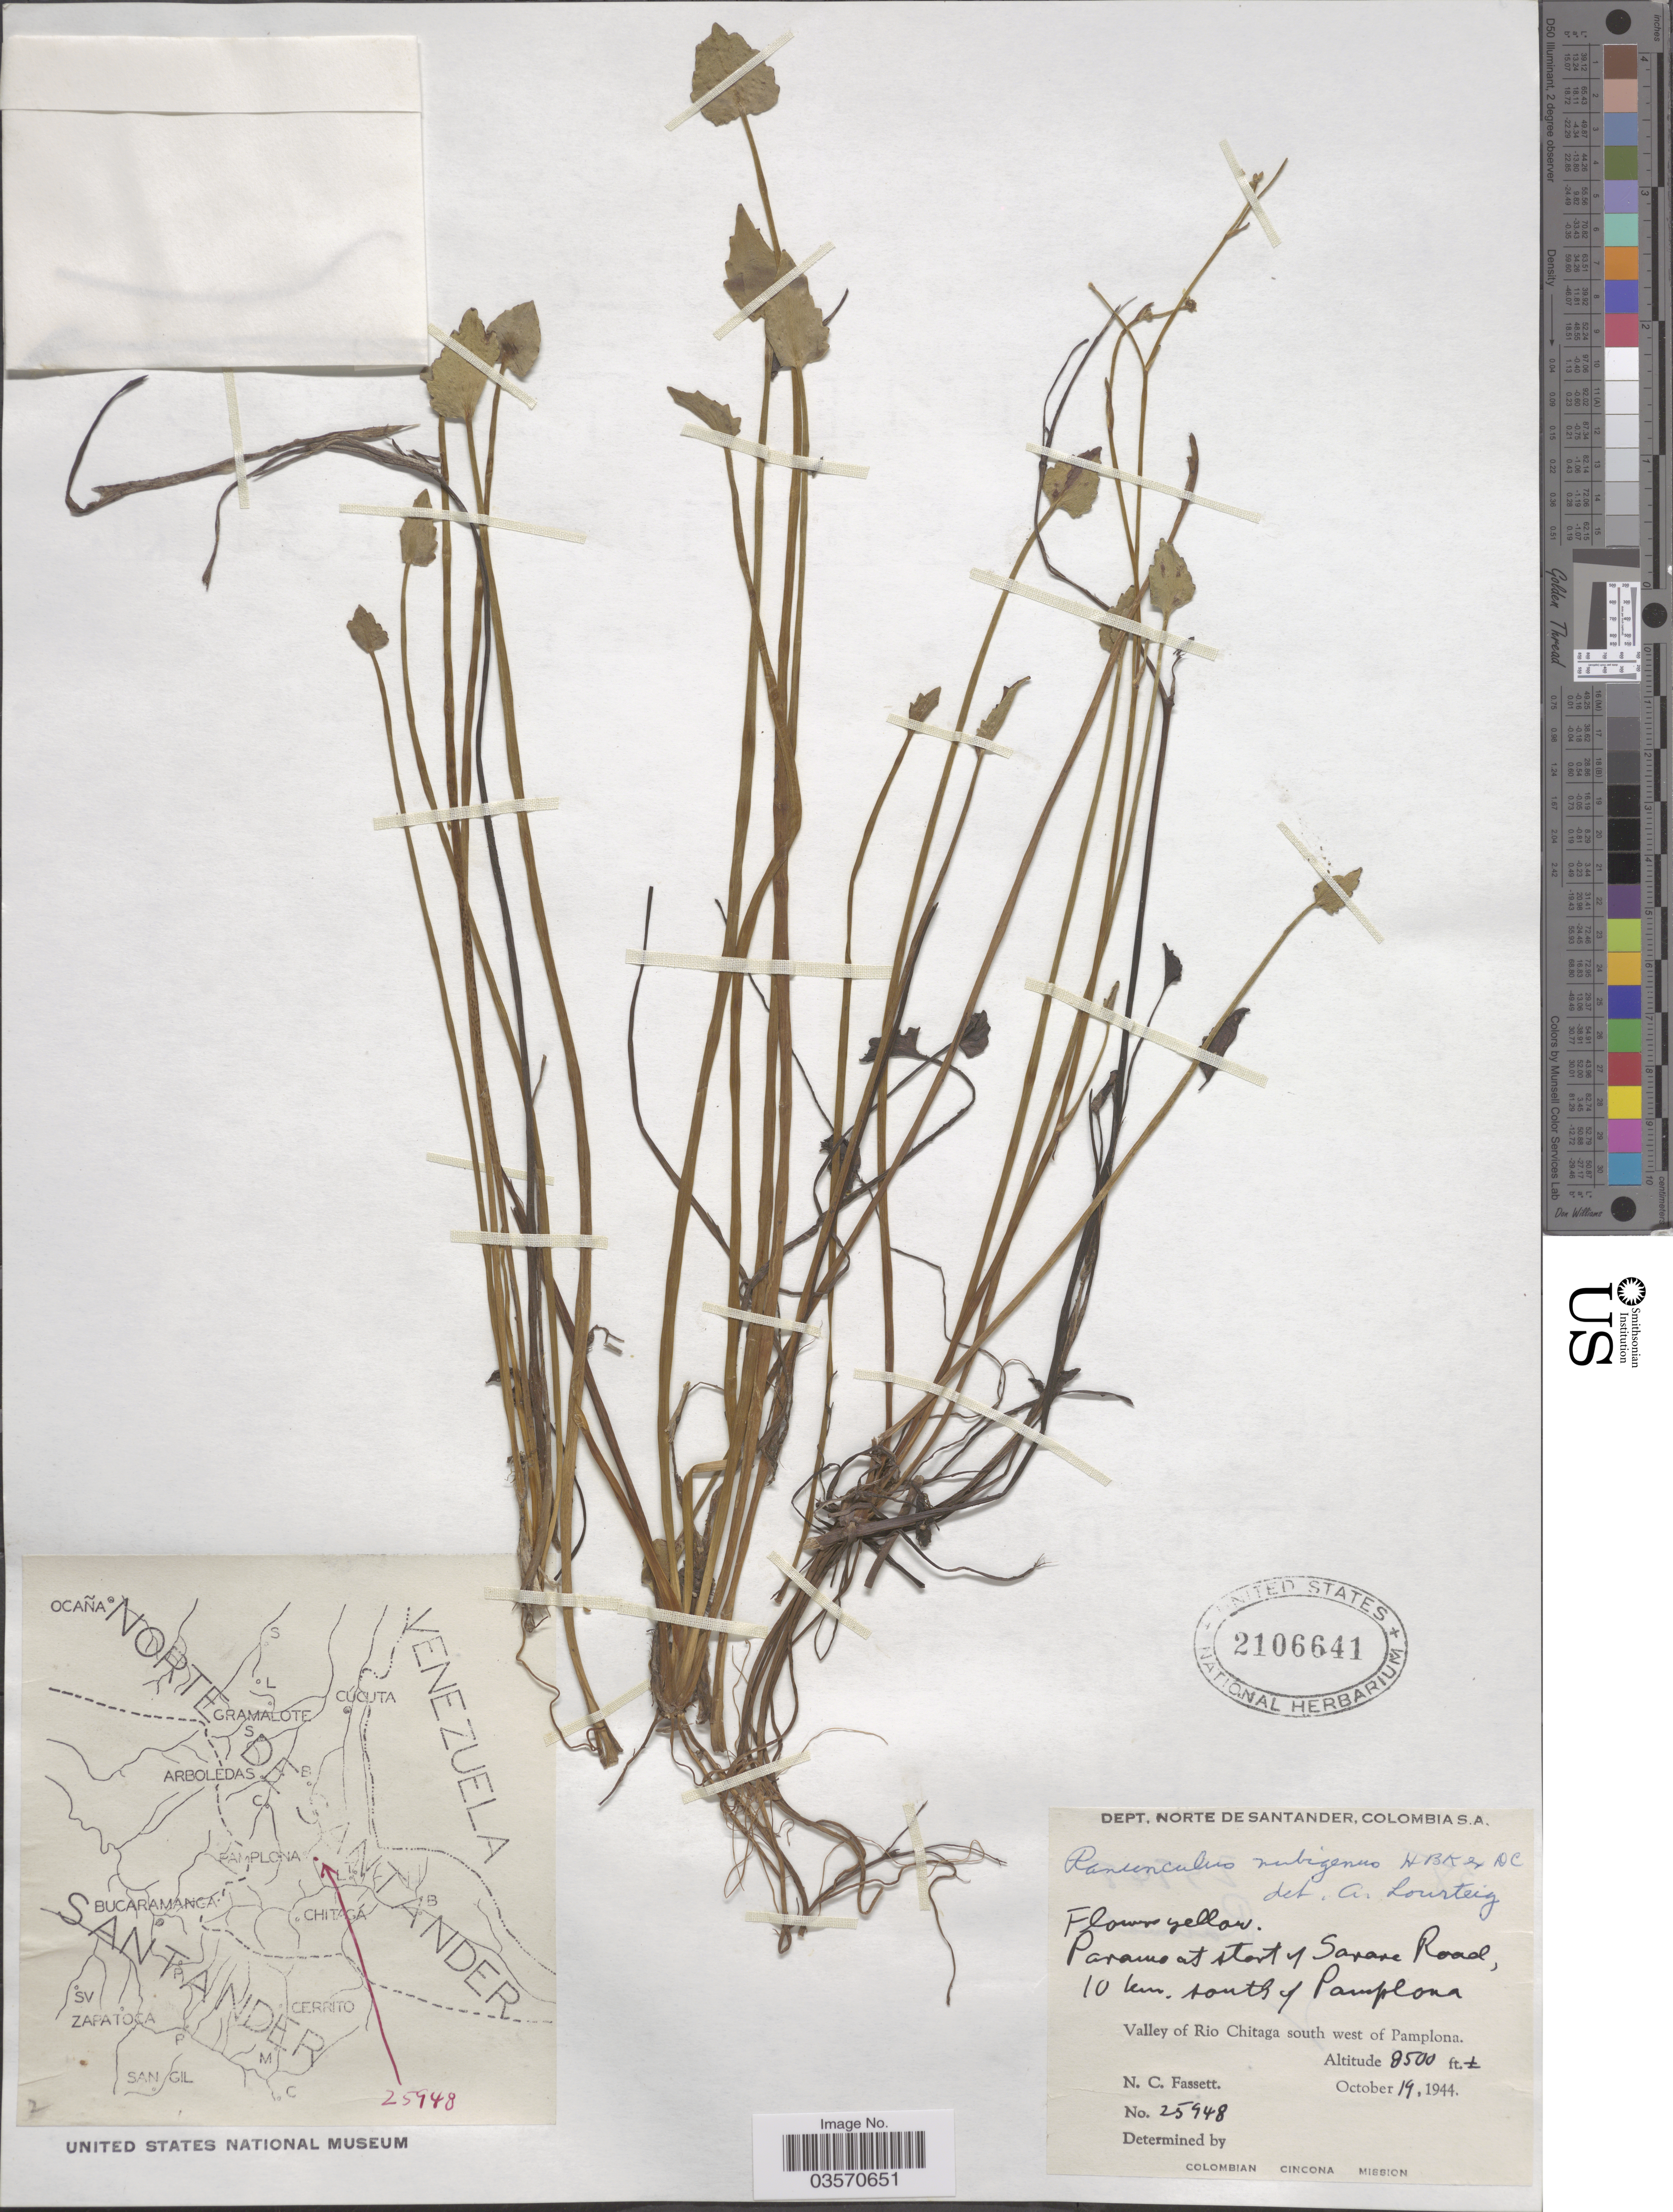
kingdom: Plantae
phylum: Tracheophyta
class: Magnoliopsida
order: Ranunculales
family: Ranunculaceae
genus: Ranunculus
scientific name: Ranunculus nubigenus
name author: Humb. et al. ex DC.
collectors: N. C. Fassett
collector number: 25948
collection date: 1944-10-19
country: Colombia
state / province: Norte de Santander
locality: Dept. Norte de Santander. Paramo at start of Sarare Road, 10 km, south of Pamplona. Valley of Rio Chitaga south west of Pamplona.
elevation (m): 2591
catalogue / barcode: US 2106641